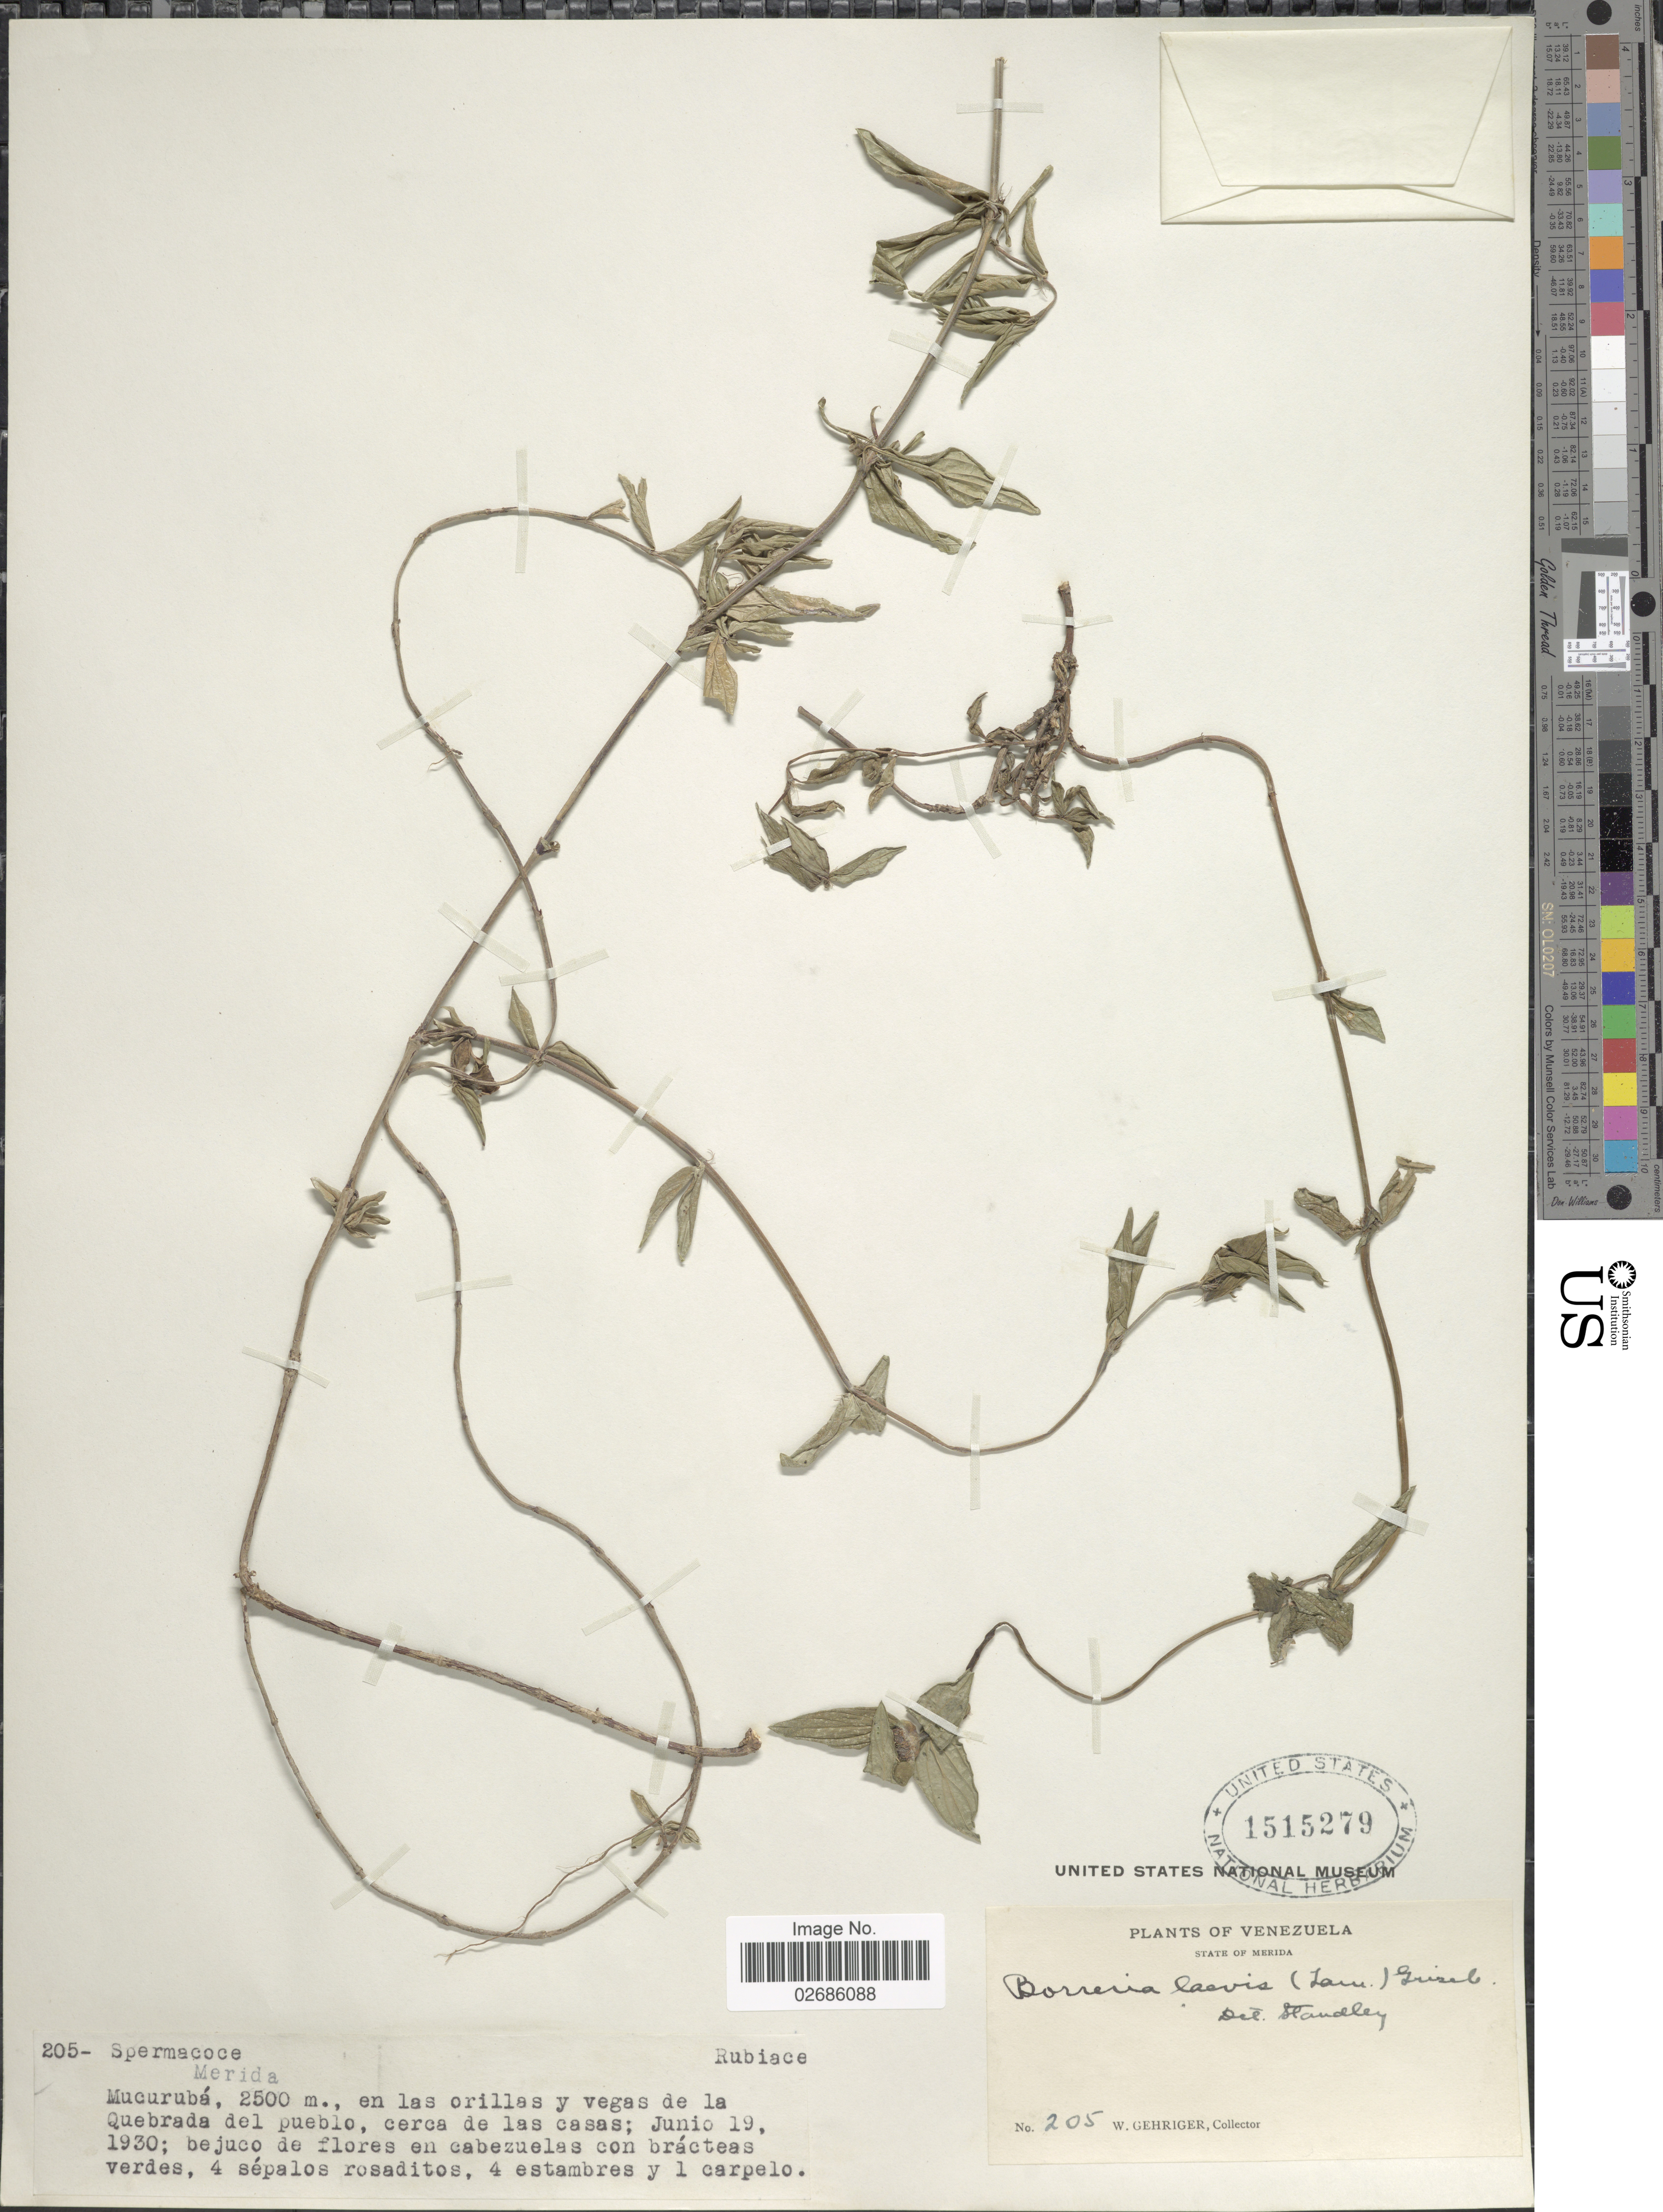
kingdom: Plantae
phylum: Tracheophyta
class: Magnoliopsida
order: Gentianales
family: Rubiaceae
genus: Borreria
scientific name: Borreria assurgens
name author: (Ruiz & Pav.) Griseb.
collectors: W. Gehriger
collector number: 205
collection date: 1930-06-19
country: Venezuela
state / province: Mérida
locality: Mucurubá, en als orlilas y vegas de la Quebrada del pueblo, cerca de las casas.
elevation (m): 2500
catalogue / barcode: US 1515279